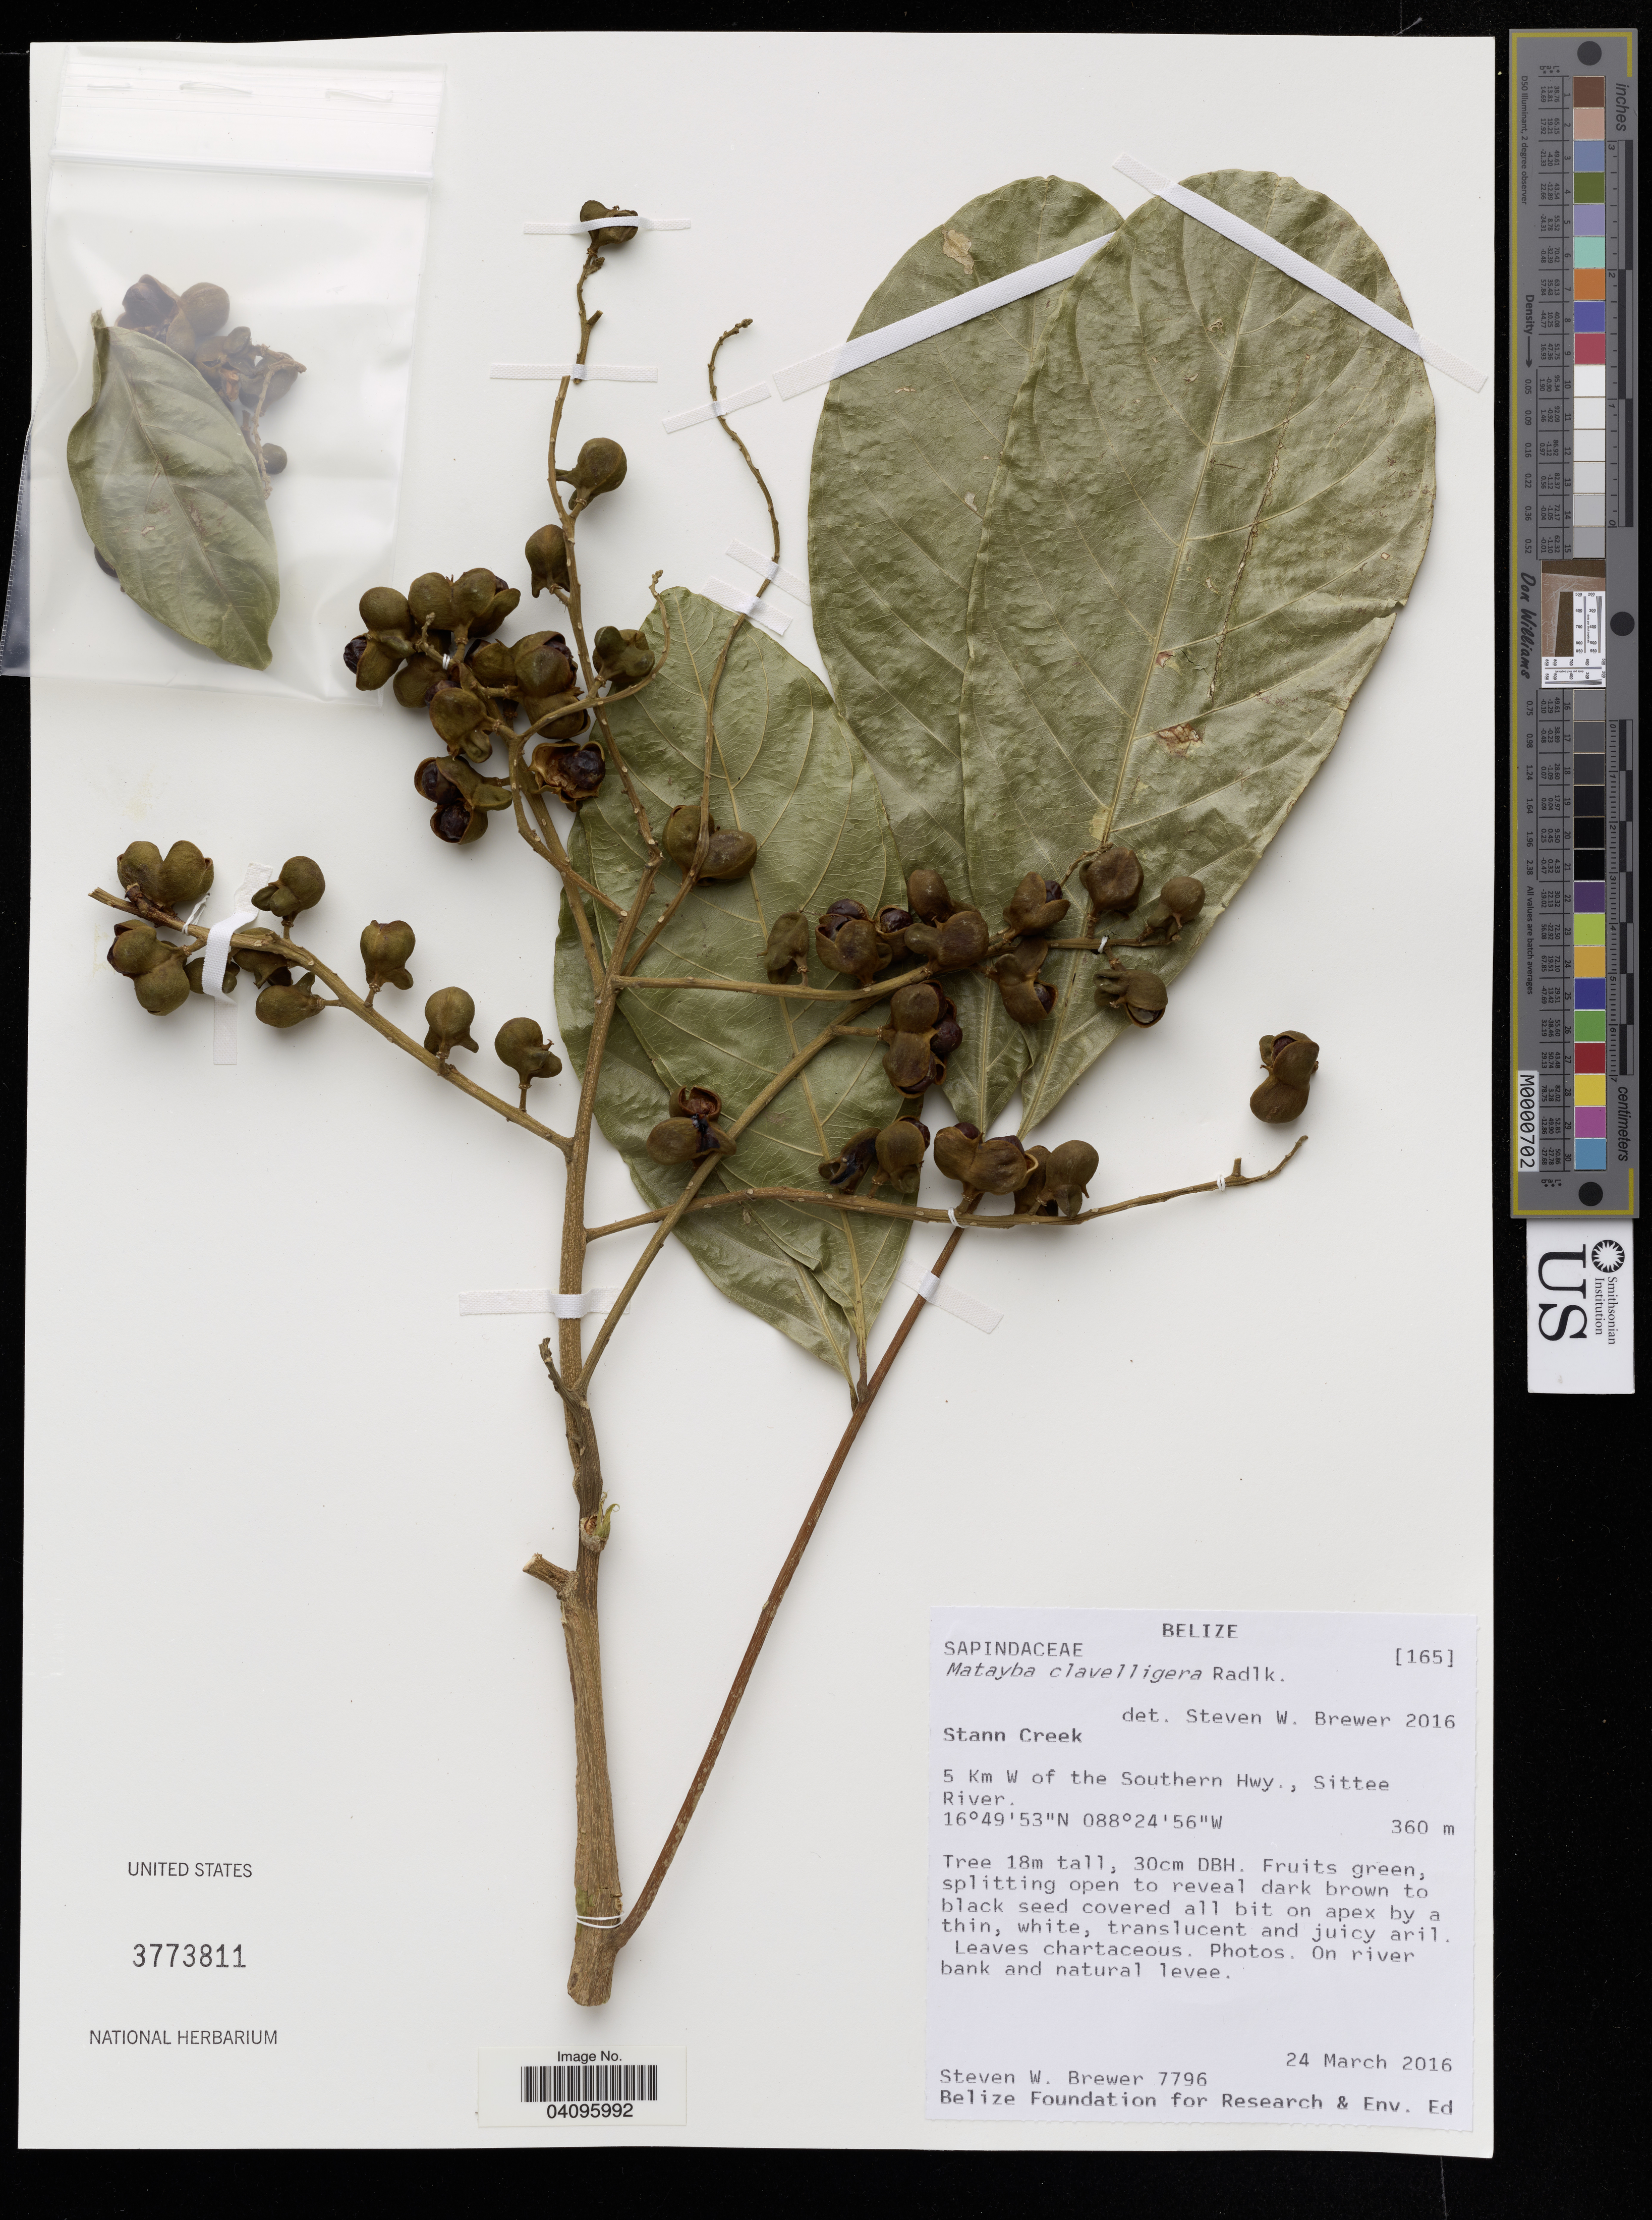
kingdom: Plantae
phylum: Tracheophyta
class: Magnoliopsida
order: Sapindales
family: Sapindaceae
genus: Matayba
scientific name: Matayba clavelligera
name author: Radlk.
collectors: S. W. Brewer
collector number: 7796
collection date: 2016-03-24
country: Belize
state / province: Stann Creek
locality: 5 Km W of the Southern Hwy., Sittee River.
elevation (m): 360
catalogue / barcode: US 3773811